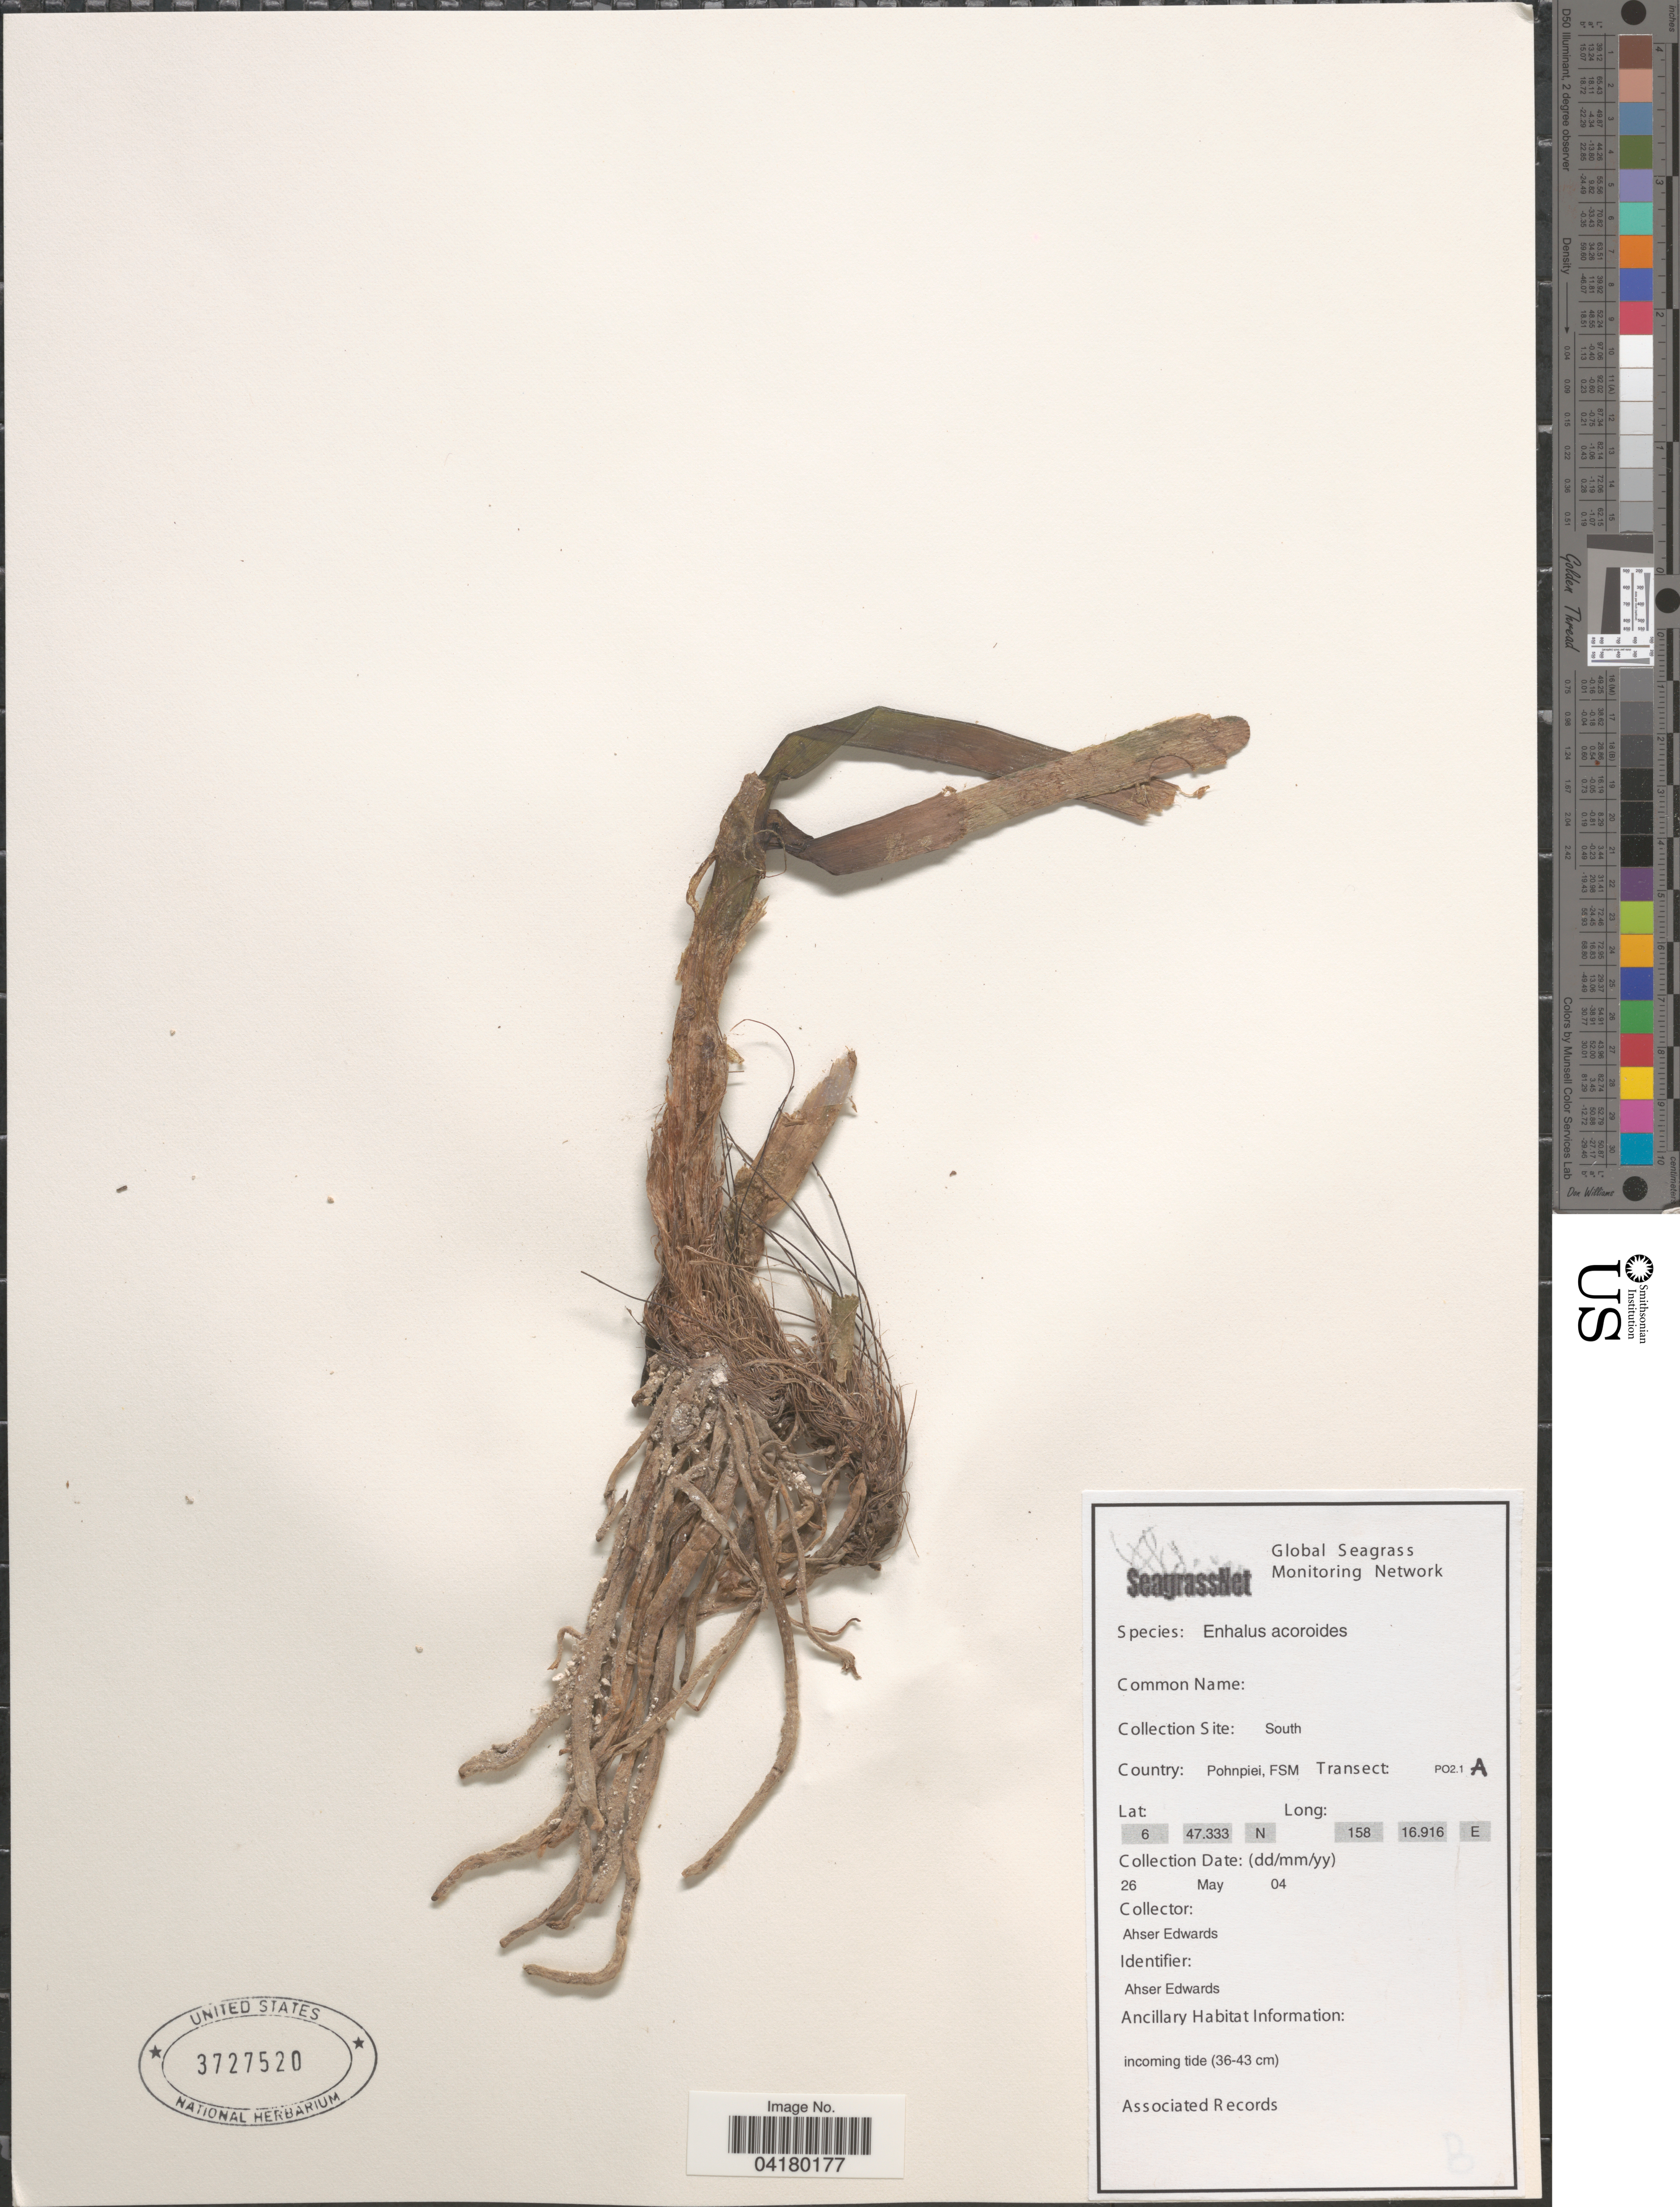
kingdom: Plantae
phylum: Tracheophyta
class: Liliopsida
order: Alismatales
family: Hydrocharitaceae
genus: Enhalus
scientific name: Enhalus acoroides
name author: (L. f.) Royle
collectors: A. Edwards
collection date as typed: Transcribed d/m/y: 26/5/4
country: Micronesia, Federated States of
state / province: Pohnpei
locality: Collection Site: South. Country: Pohnpiei, FSM. Transect: PO2.1A.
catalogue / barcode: US 3727520